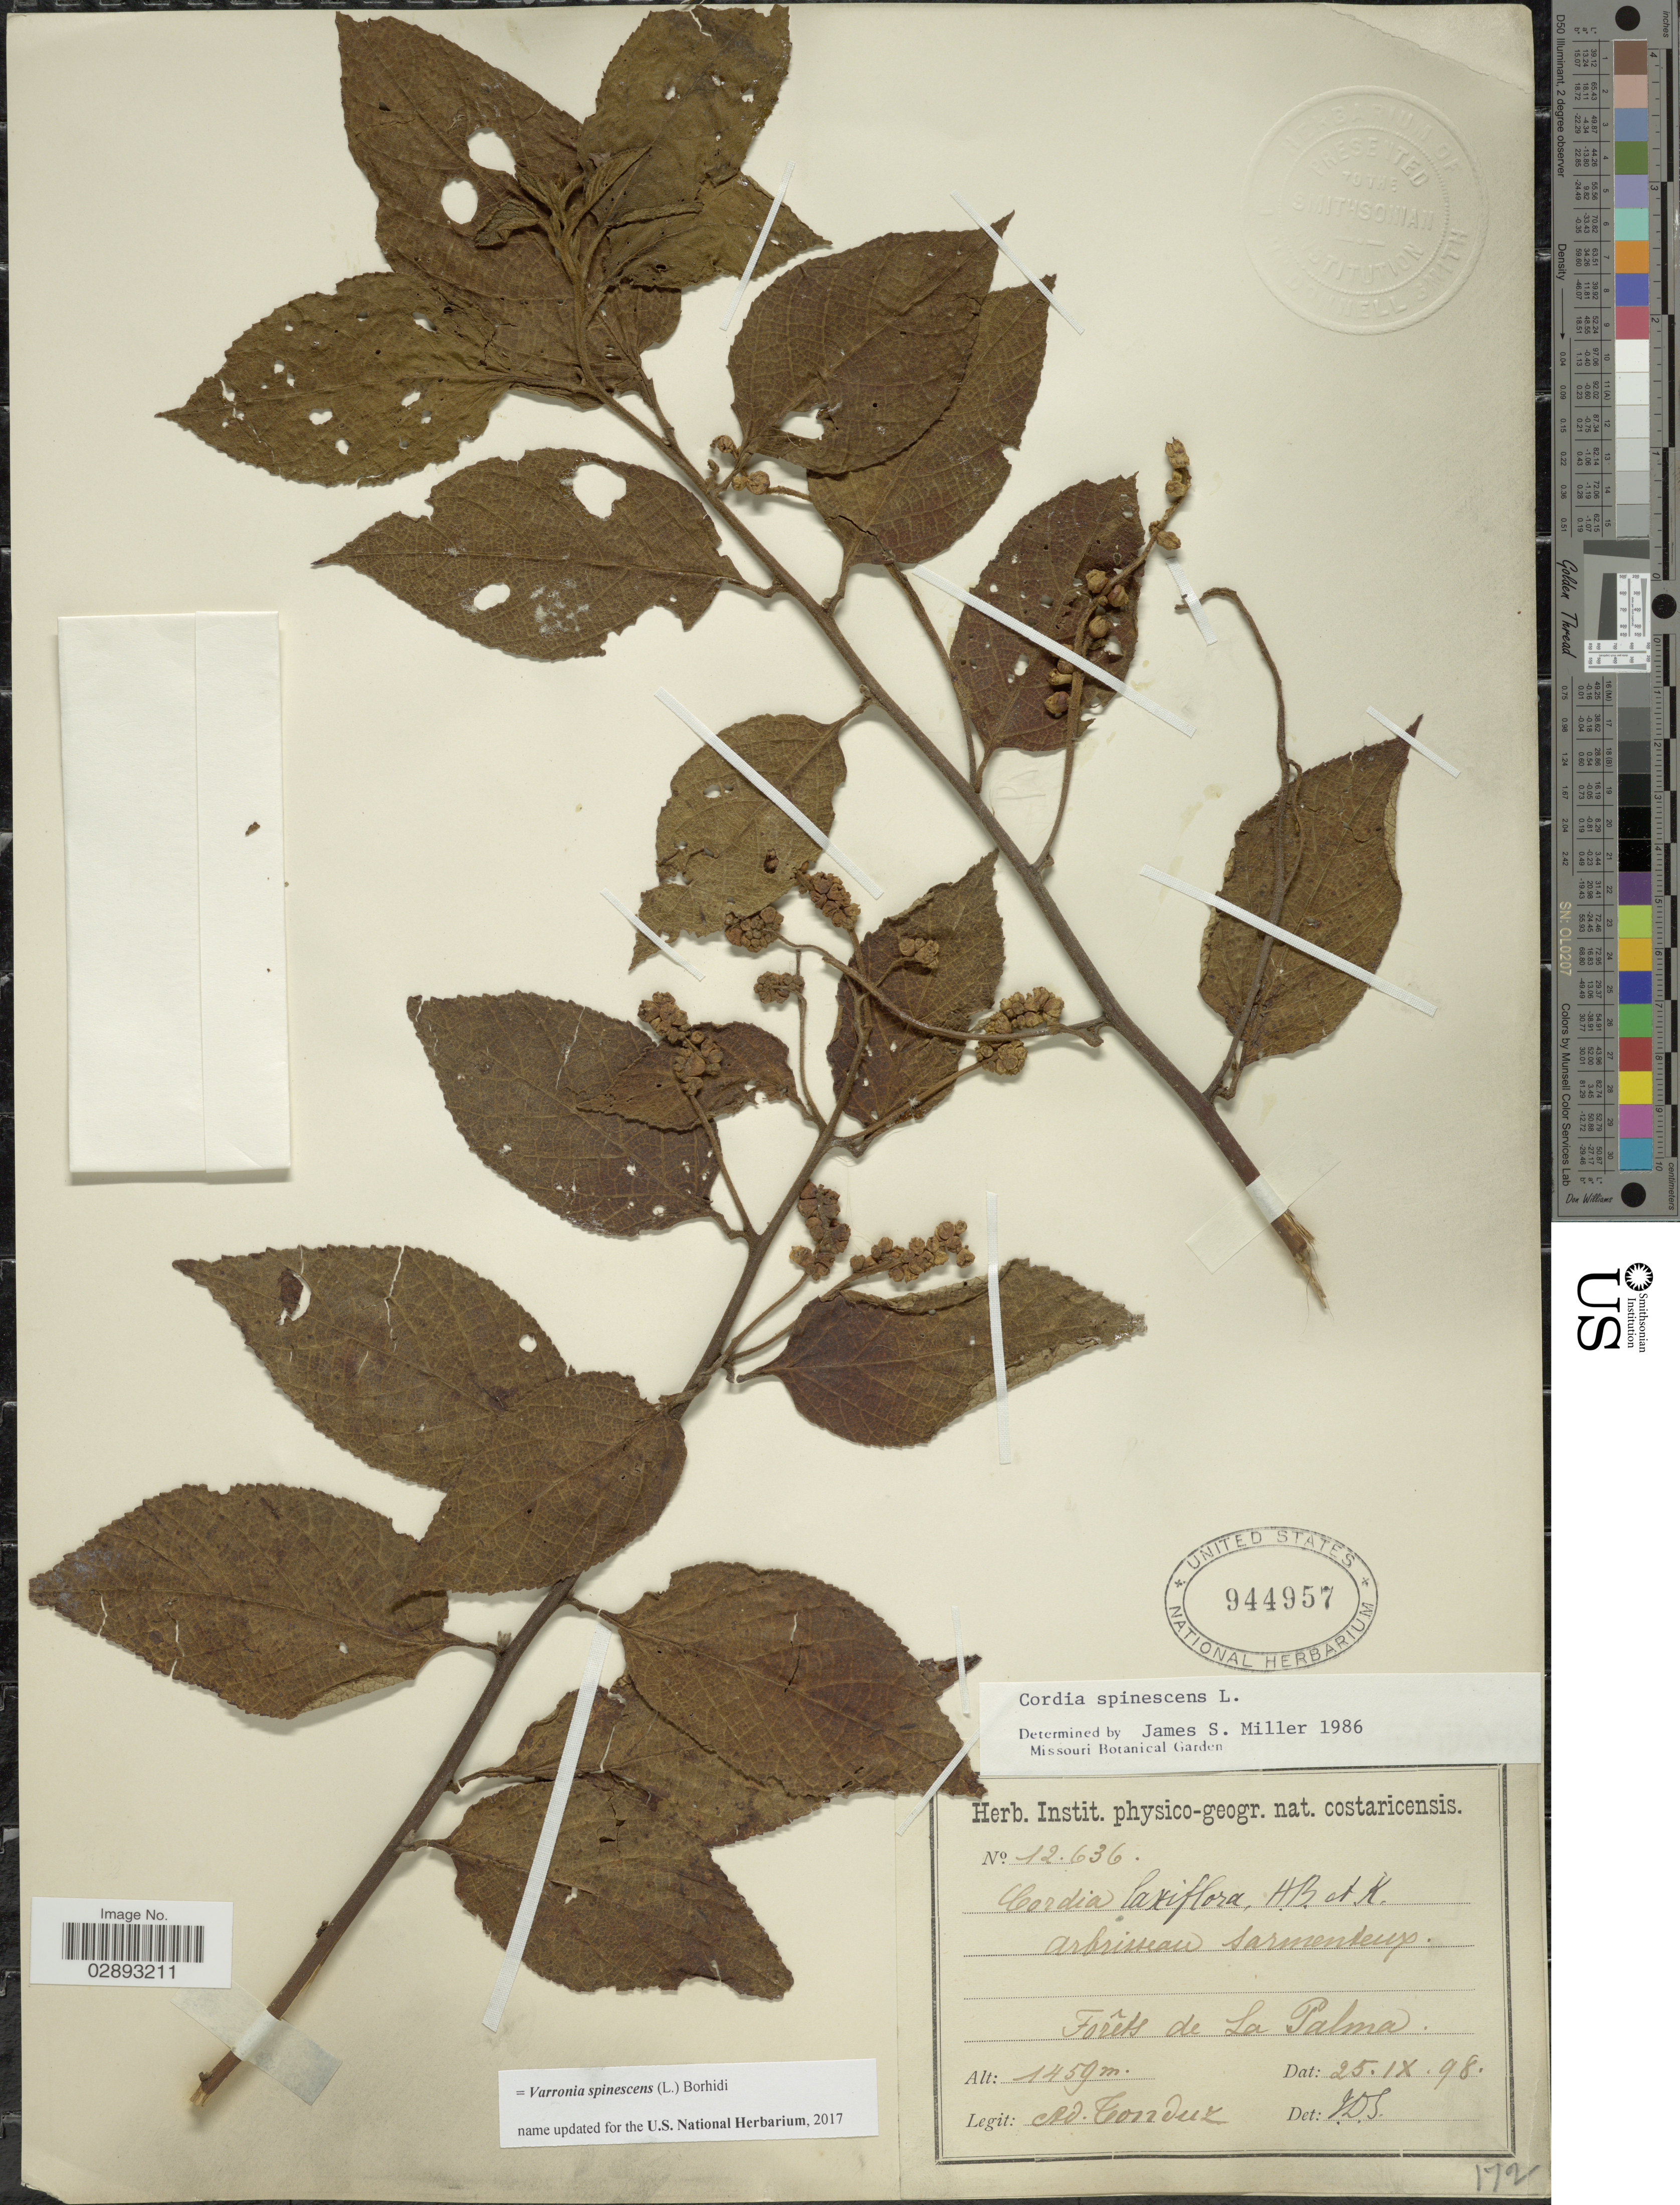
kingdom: Plantae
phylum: Tracheophyta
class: Magnoliopsida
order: Boraginales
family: Cordiaceae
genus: Varronia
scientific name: Varronia spinescens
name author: (L.) Borhidi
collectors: A. Tonduz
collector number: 12636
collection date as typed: Transcribed d/m/y: 25/9/98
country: Costa Rica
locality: Forêts de La Palma.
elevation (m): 1459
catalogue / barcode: US 944957